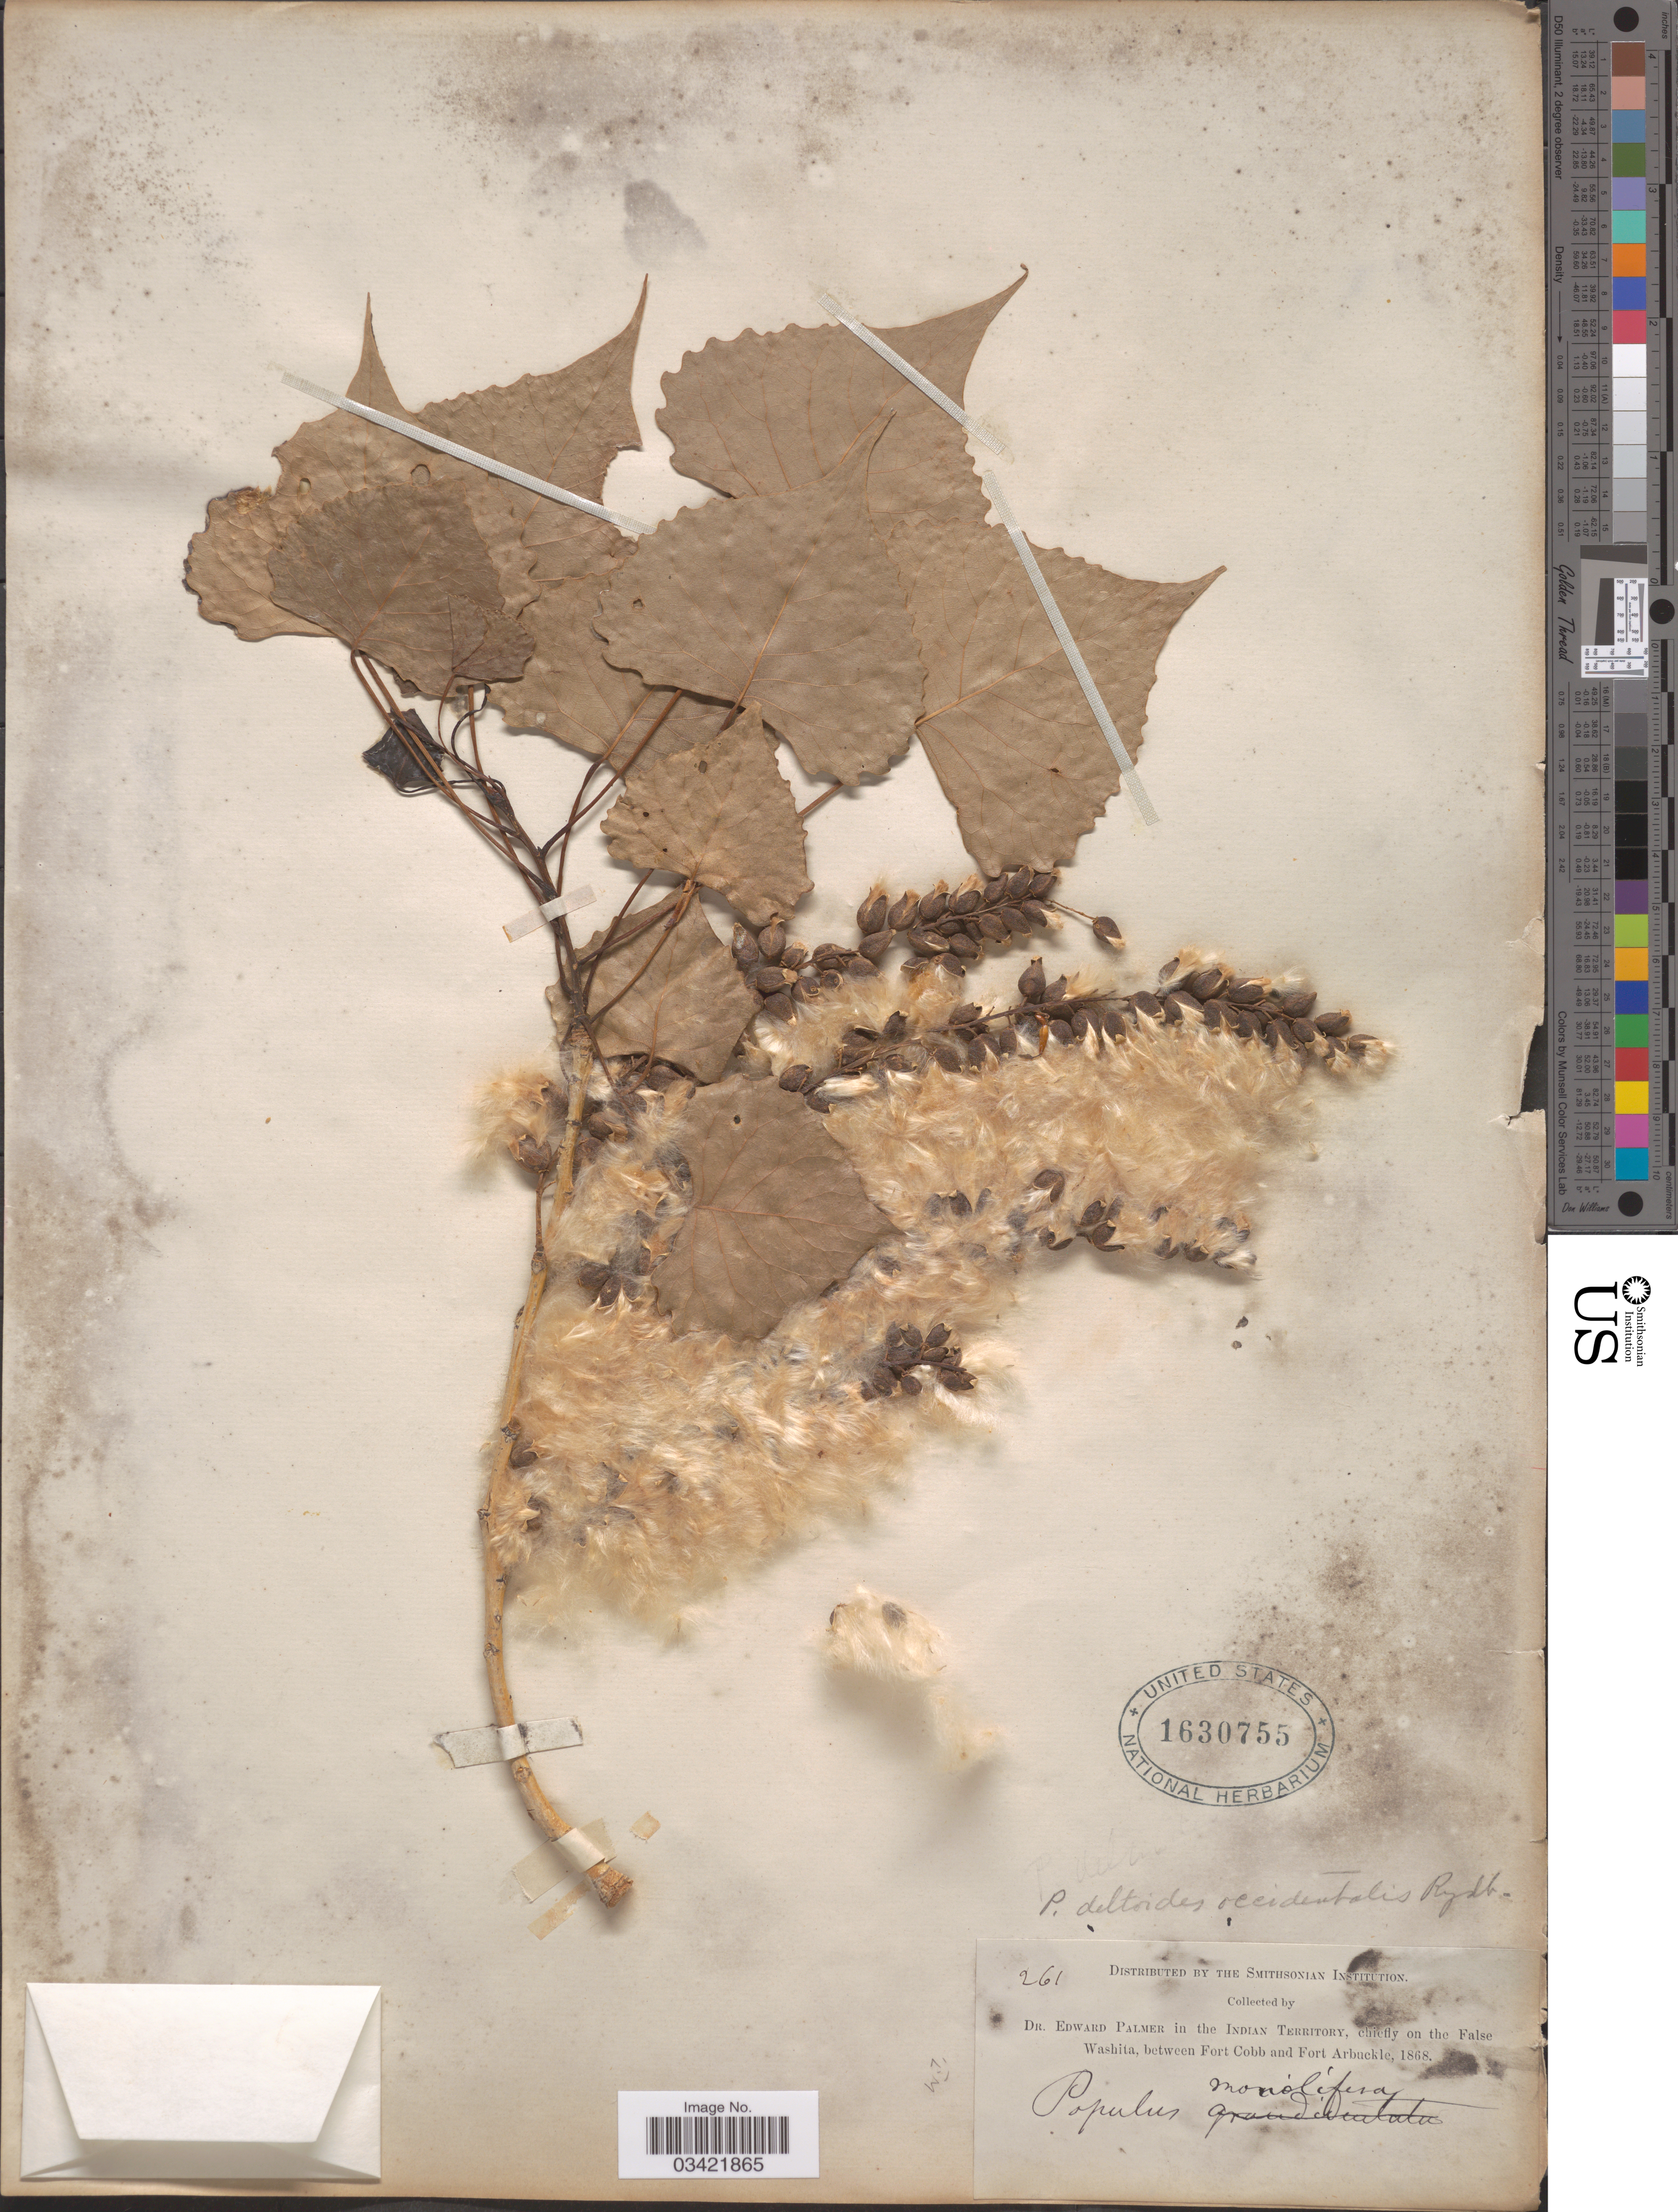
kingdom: Plantae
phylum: Tracheophyta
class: Magnoliopsida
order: Malpighiales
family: Salicaceae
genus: Populus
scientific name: Populus deltoides subsp. monilifera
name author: (Aiton) Eckenw.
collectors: E. Palmer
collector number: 261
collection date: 1868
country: United States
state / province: Oklahoma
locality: Indian Territory, chiefly on the False Washita, between Fort Cobb and Fort Arbuckle.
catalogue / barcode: US 1630755